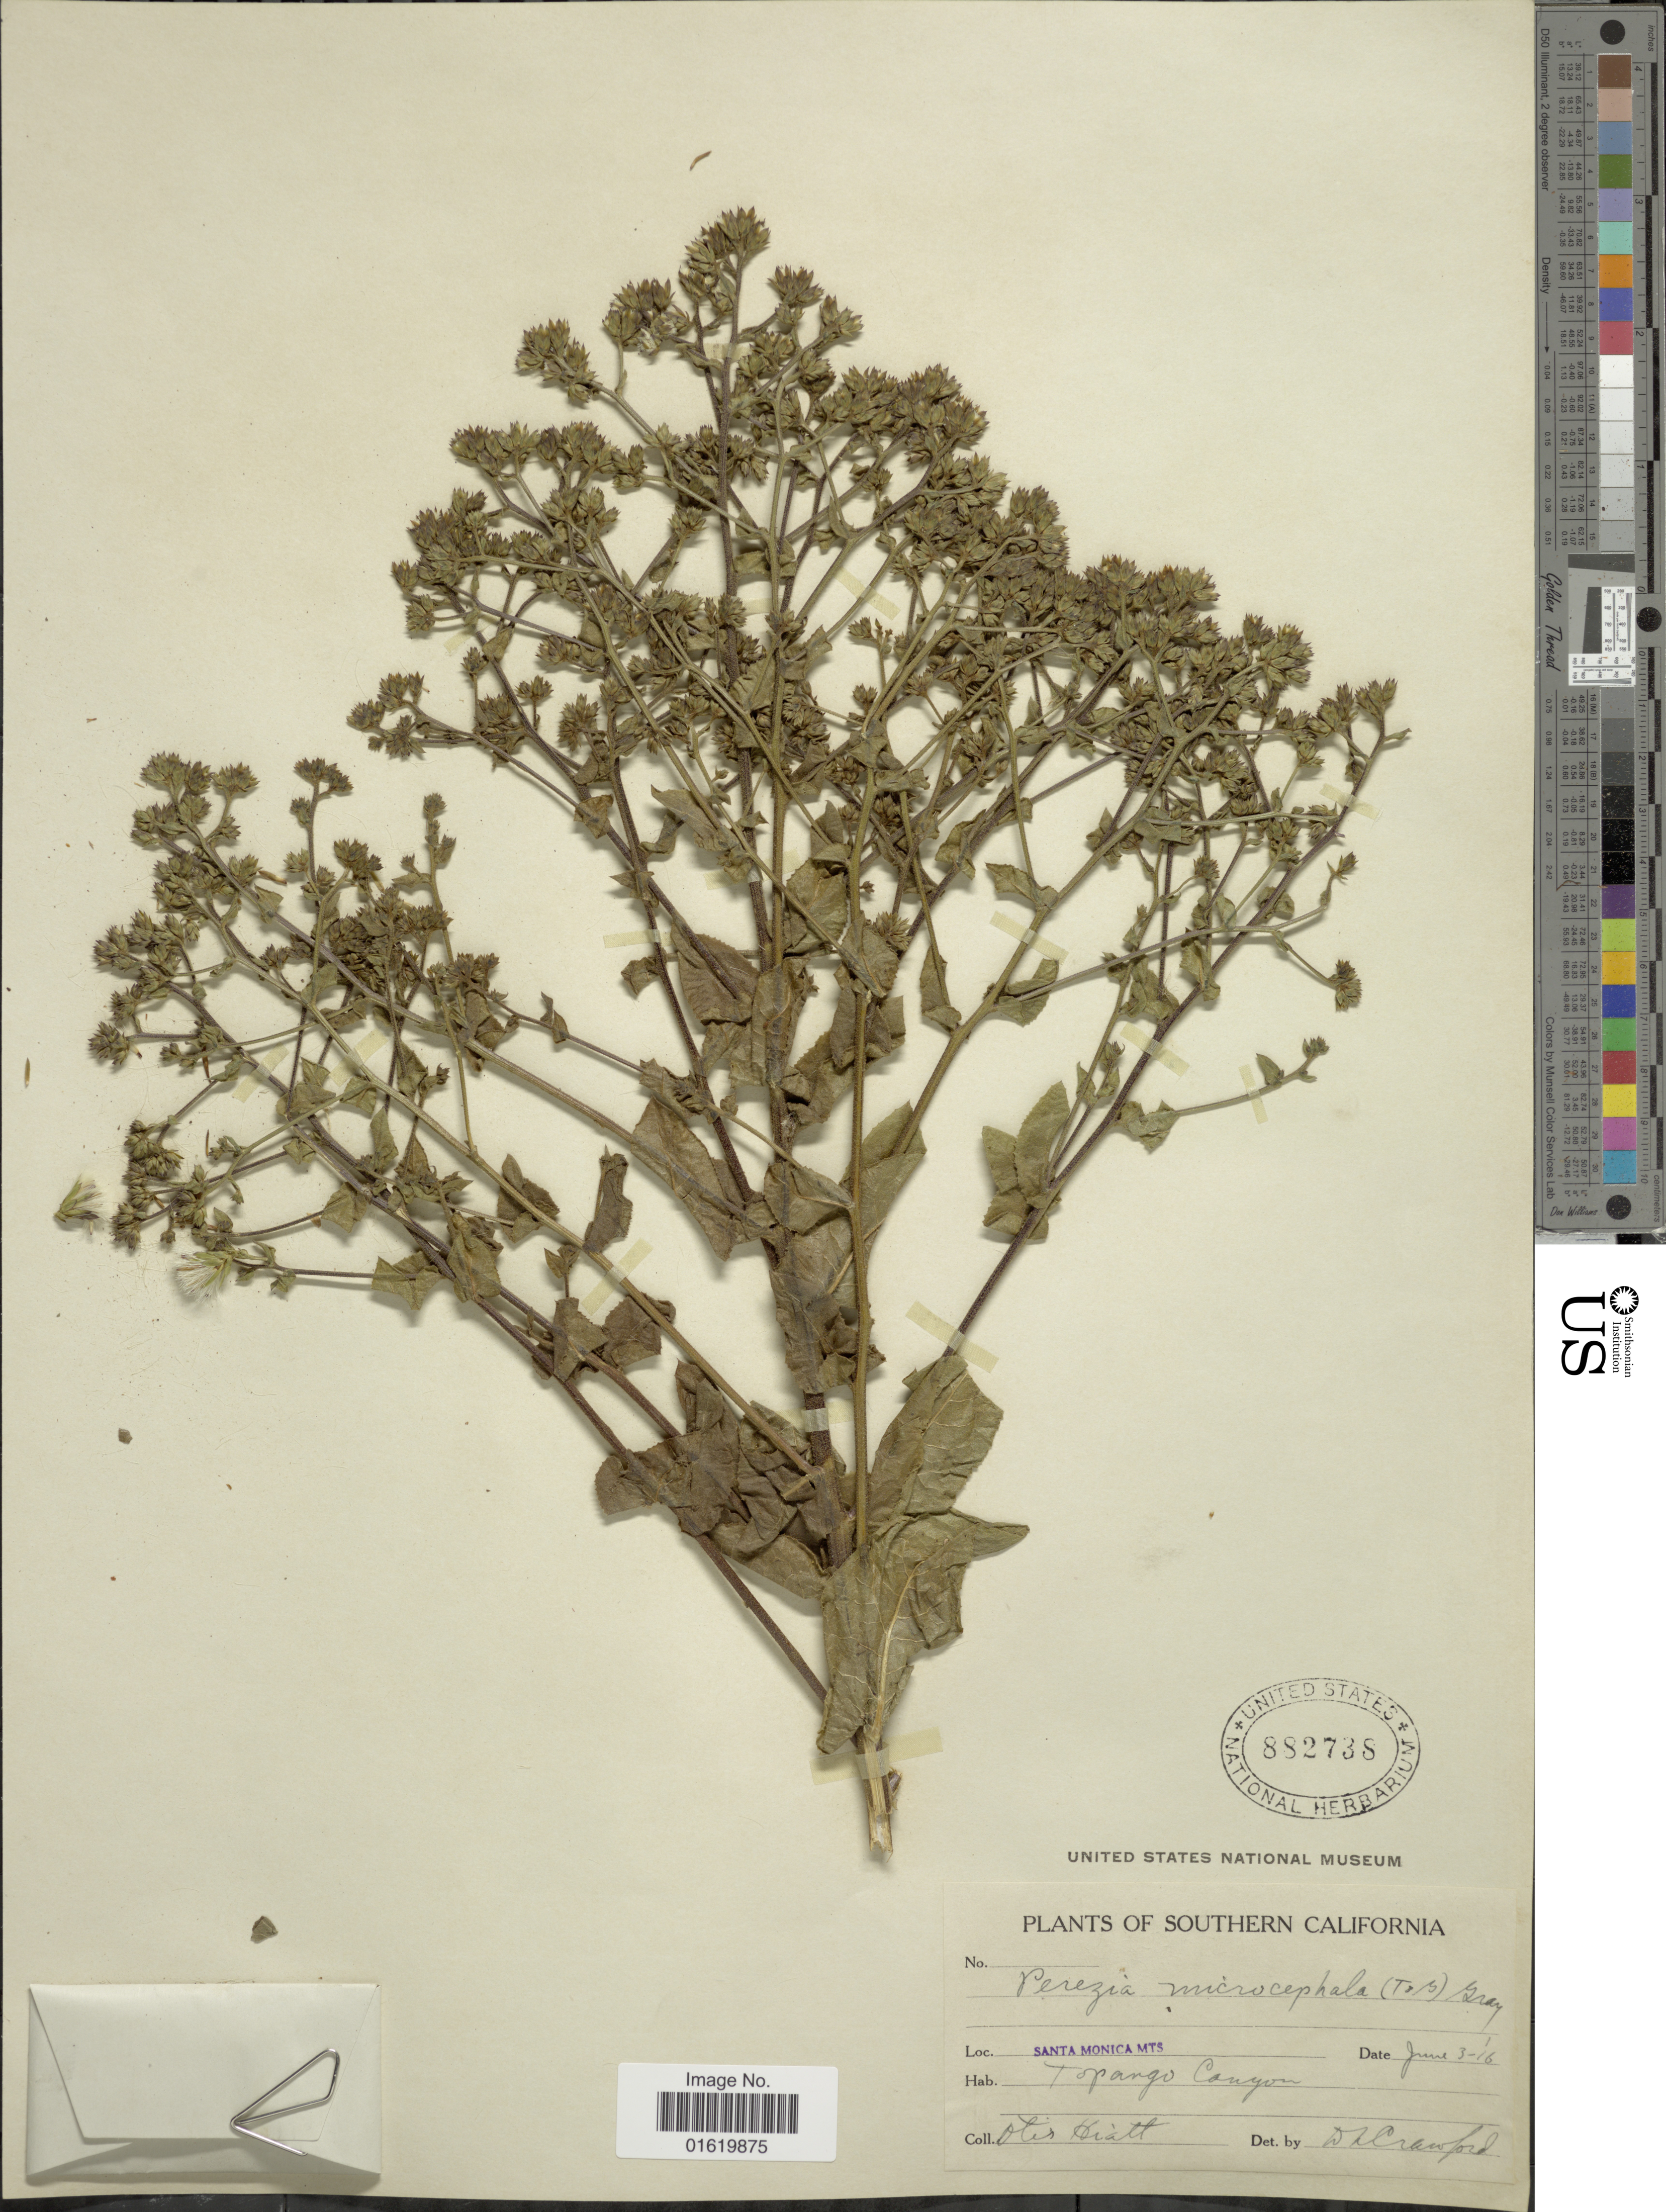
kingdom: Plantae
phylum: Tracheophyta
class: Magnoliopsida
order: Asterales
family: Asteraceae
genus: Acourtia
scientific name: Acourtia microcephala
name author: DC.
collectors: O. Hiatt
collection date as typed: Transcribed d/m/y: 3/6/16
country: United States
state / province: California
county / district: Los Angeles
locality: Southern California. Santa Monica Mts. Topango Canyon.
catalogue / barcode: US 882738